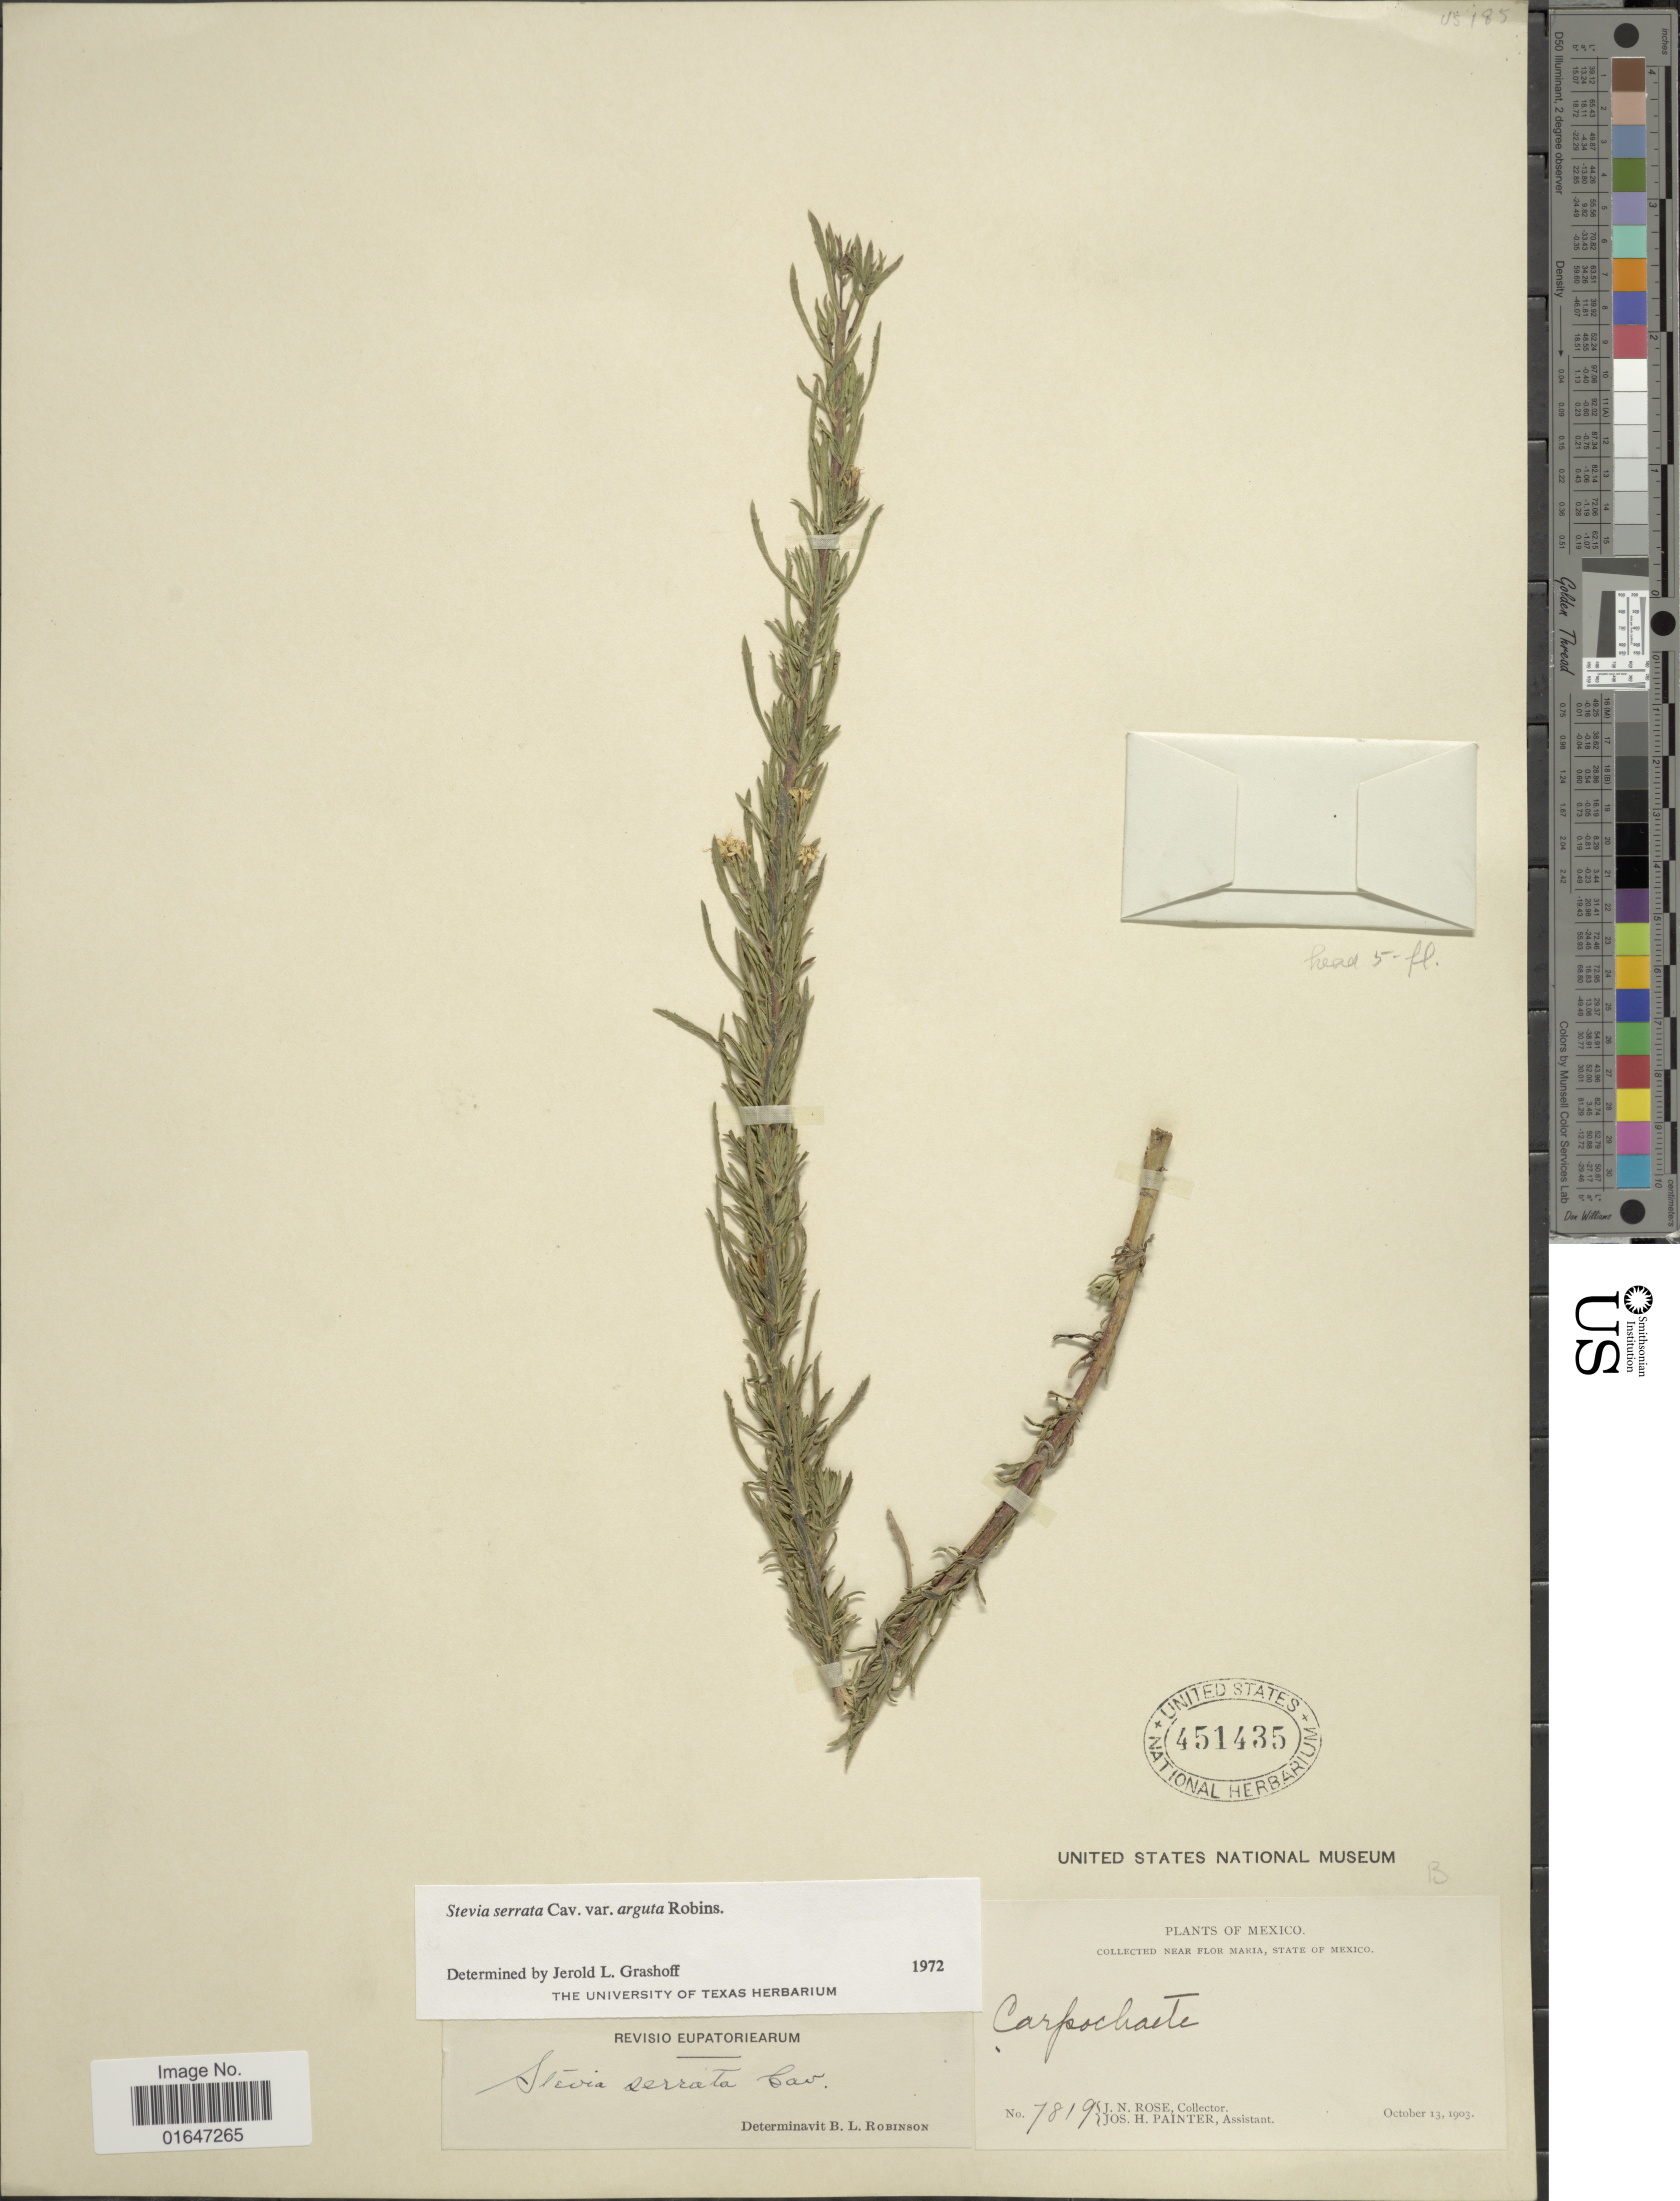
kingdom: Plantae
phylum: Tracheophyta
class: Magnoliopsida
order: Asterales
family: Asteraceae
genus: Stevia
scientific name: Stevia serrata var. arguta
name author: B.L. Rob.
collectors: J. N. Rose & J. H. Painter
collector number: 7819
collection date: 1903-10-13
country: Mexico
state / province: México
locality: Near Flor Maria, State of Mexico.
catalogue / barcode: US 451435